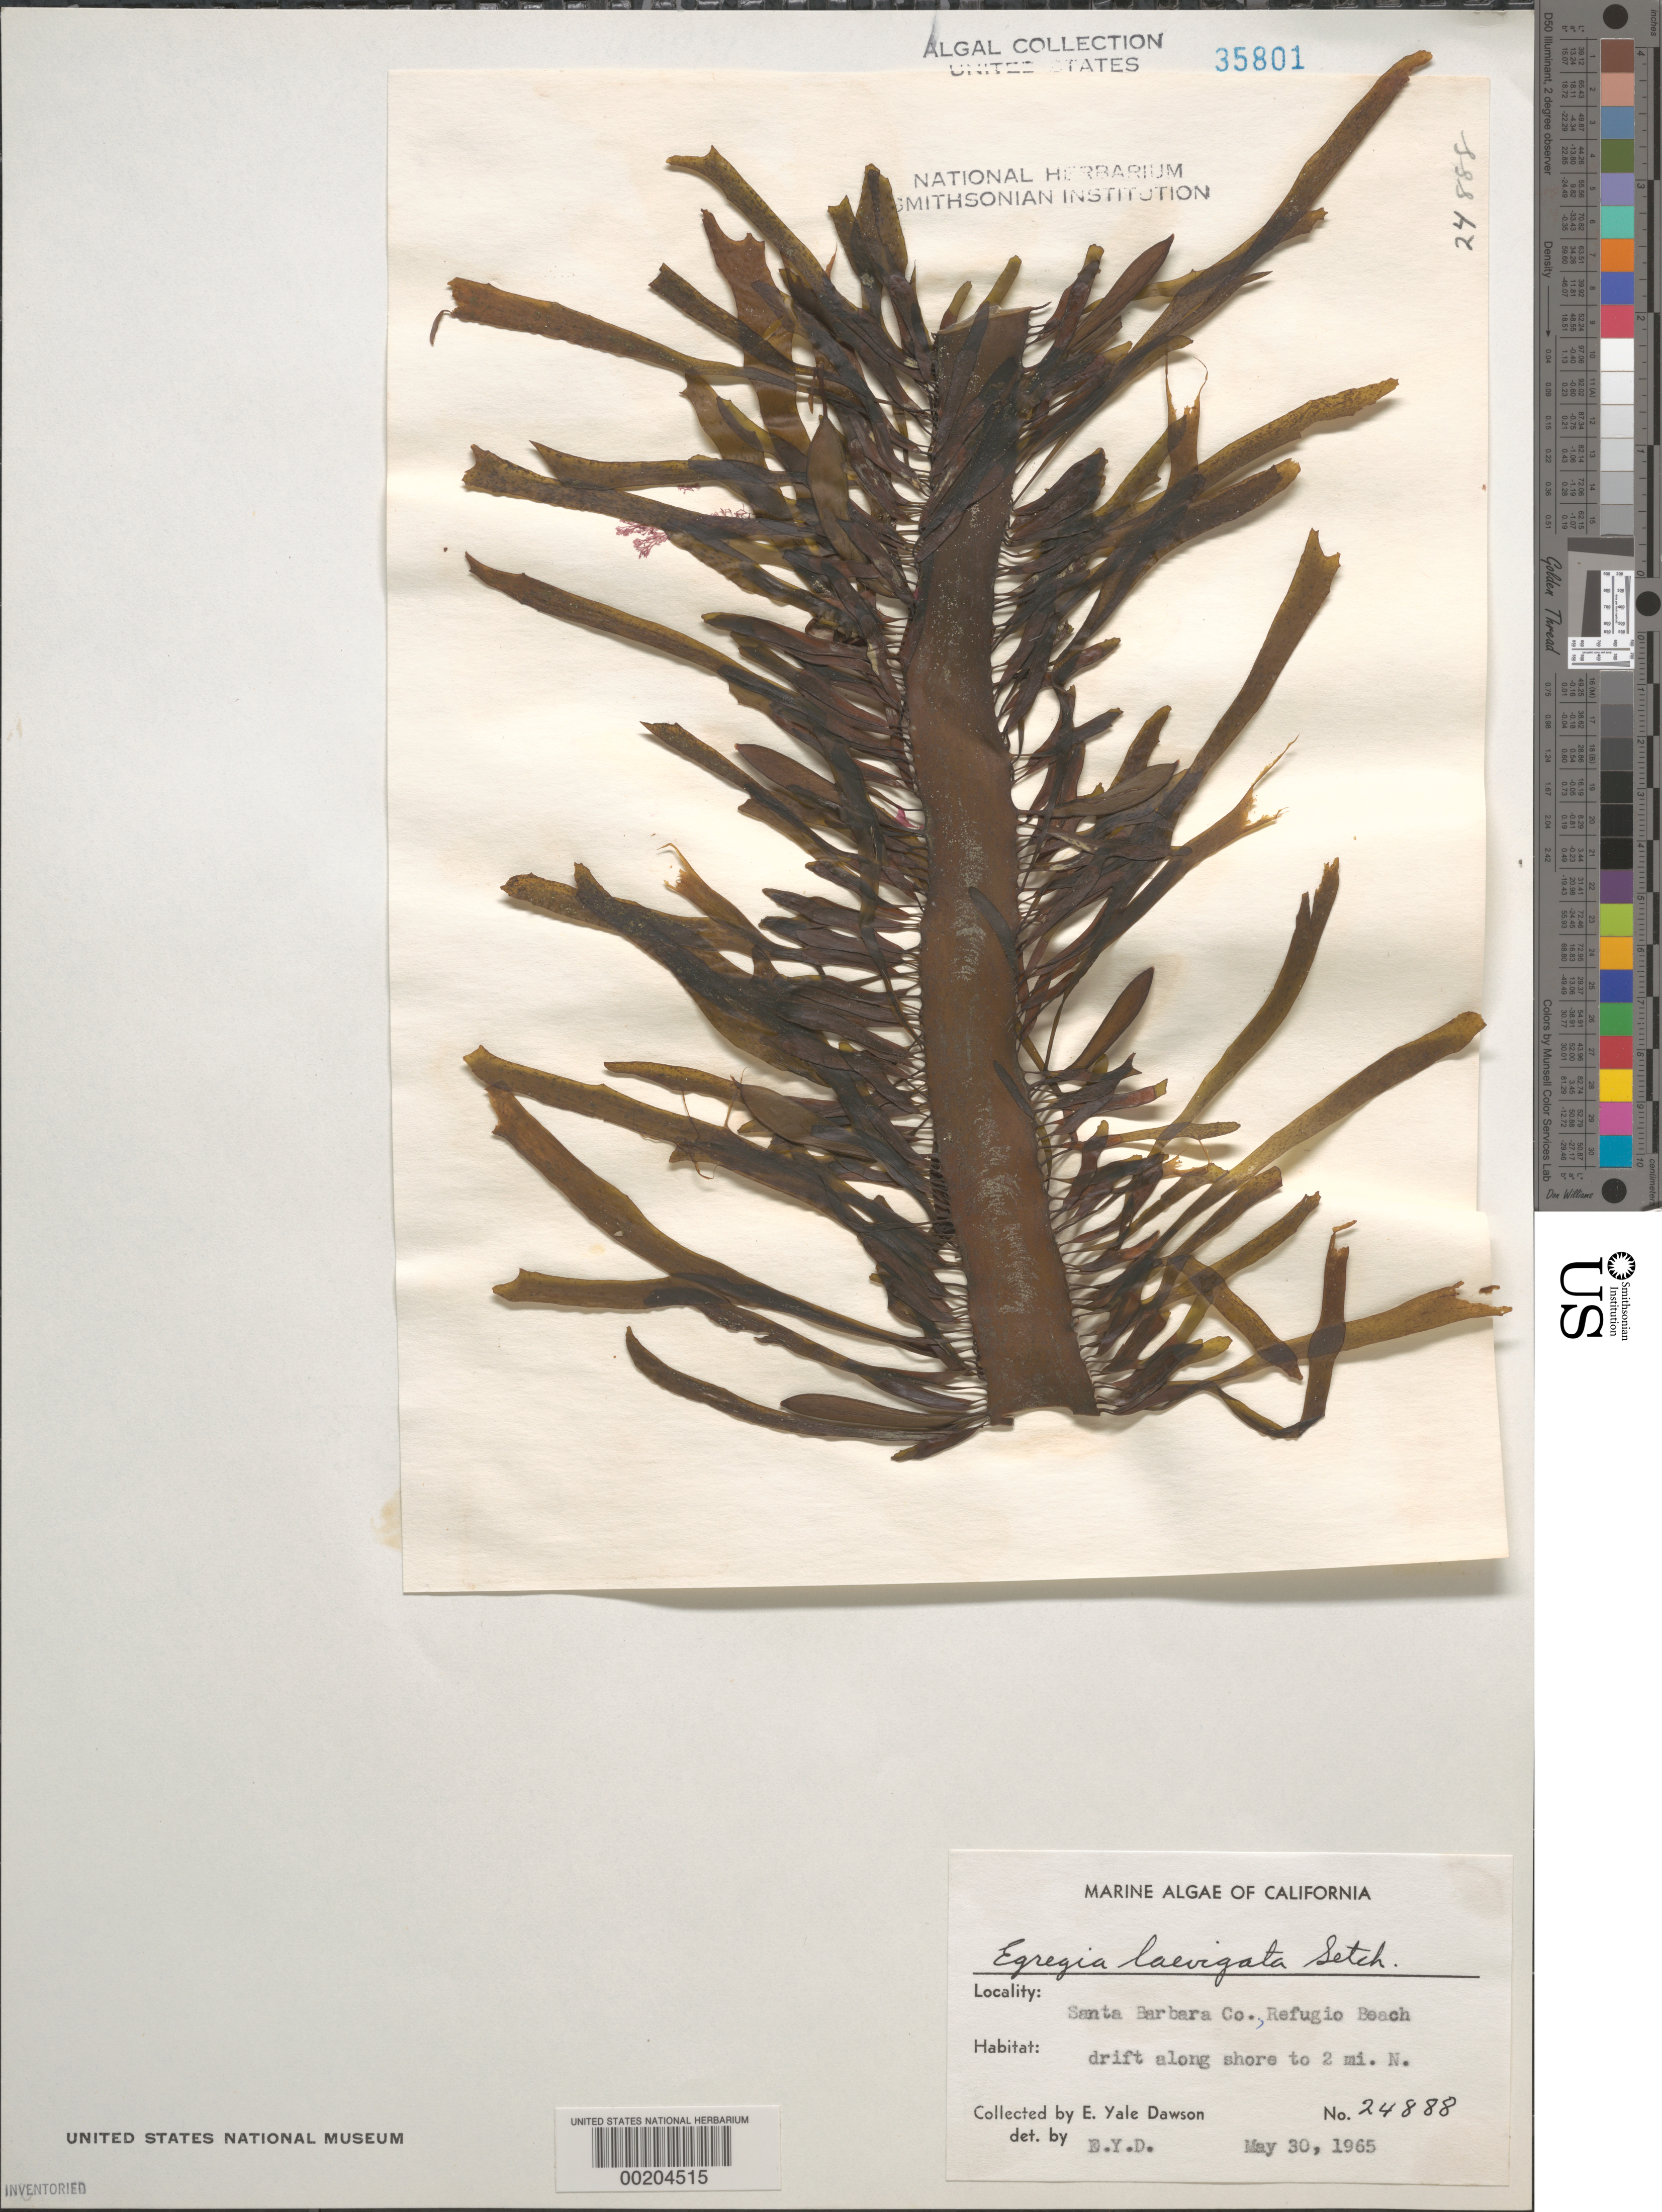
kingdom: Chromista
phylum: Ochrophyta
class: Phaeophyceae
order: Laminariales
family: Lessoniaceae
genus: Egregia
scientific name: Egregia menziesii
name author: (Turner) Aresch.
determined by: Algae name updating Project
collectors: E. Y. Dawson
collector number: EYD 24888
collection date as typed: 30 May 1965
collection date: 1965-05-30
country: United States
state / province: California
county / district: Santa Barbara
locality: Refugio Beach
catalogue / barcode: US 35801